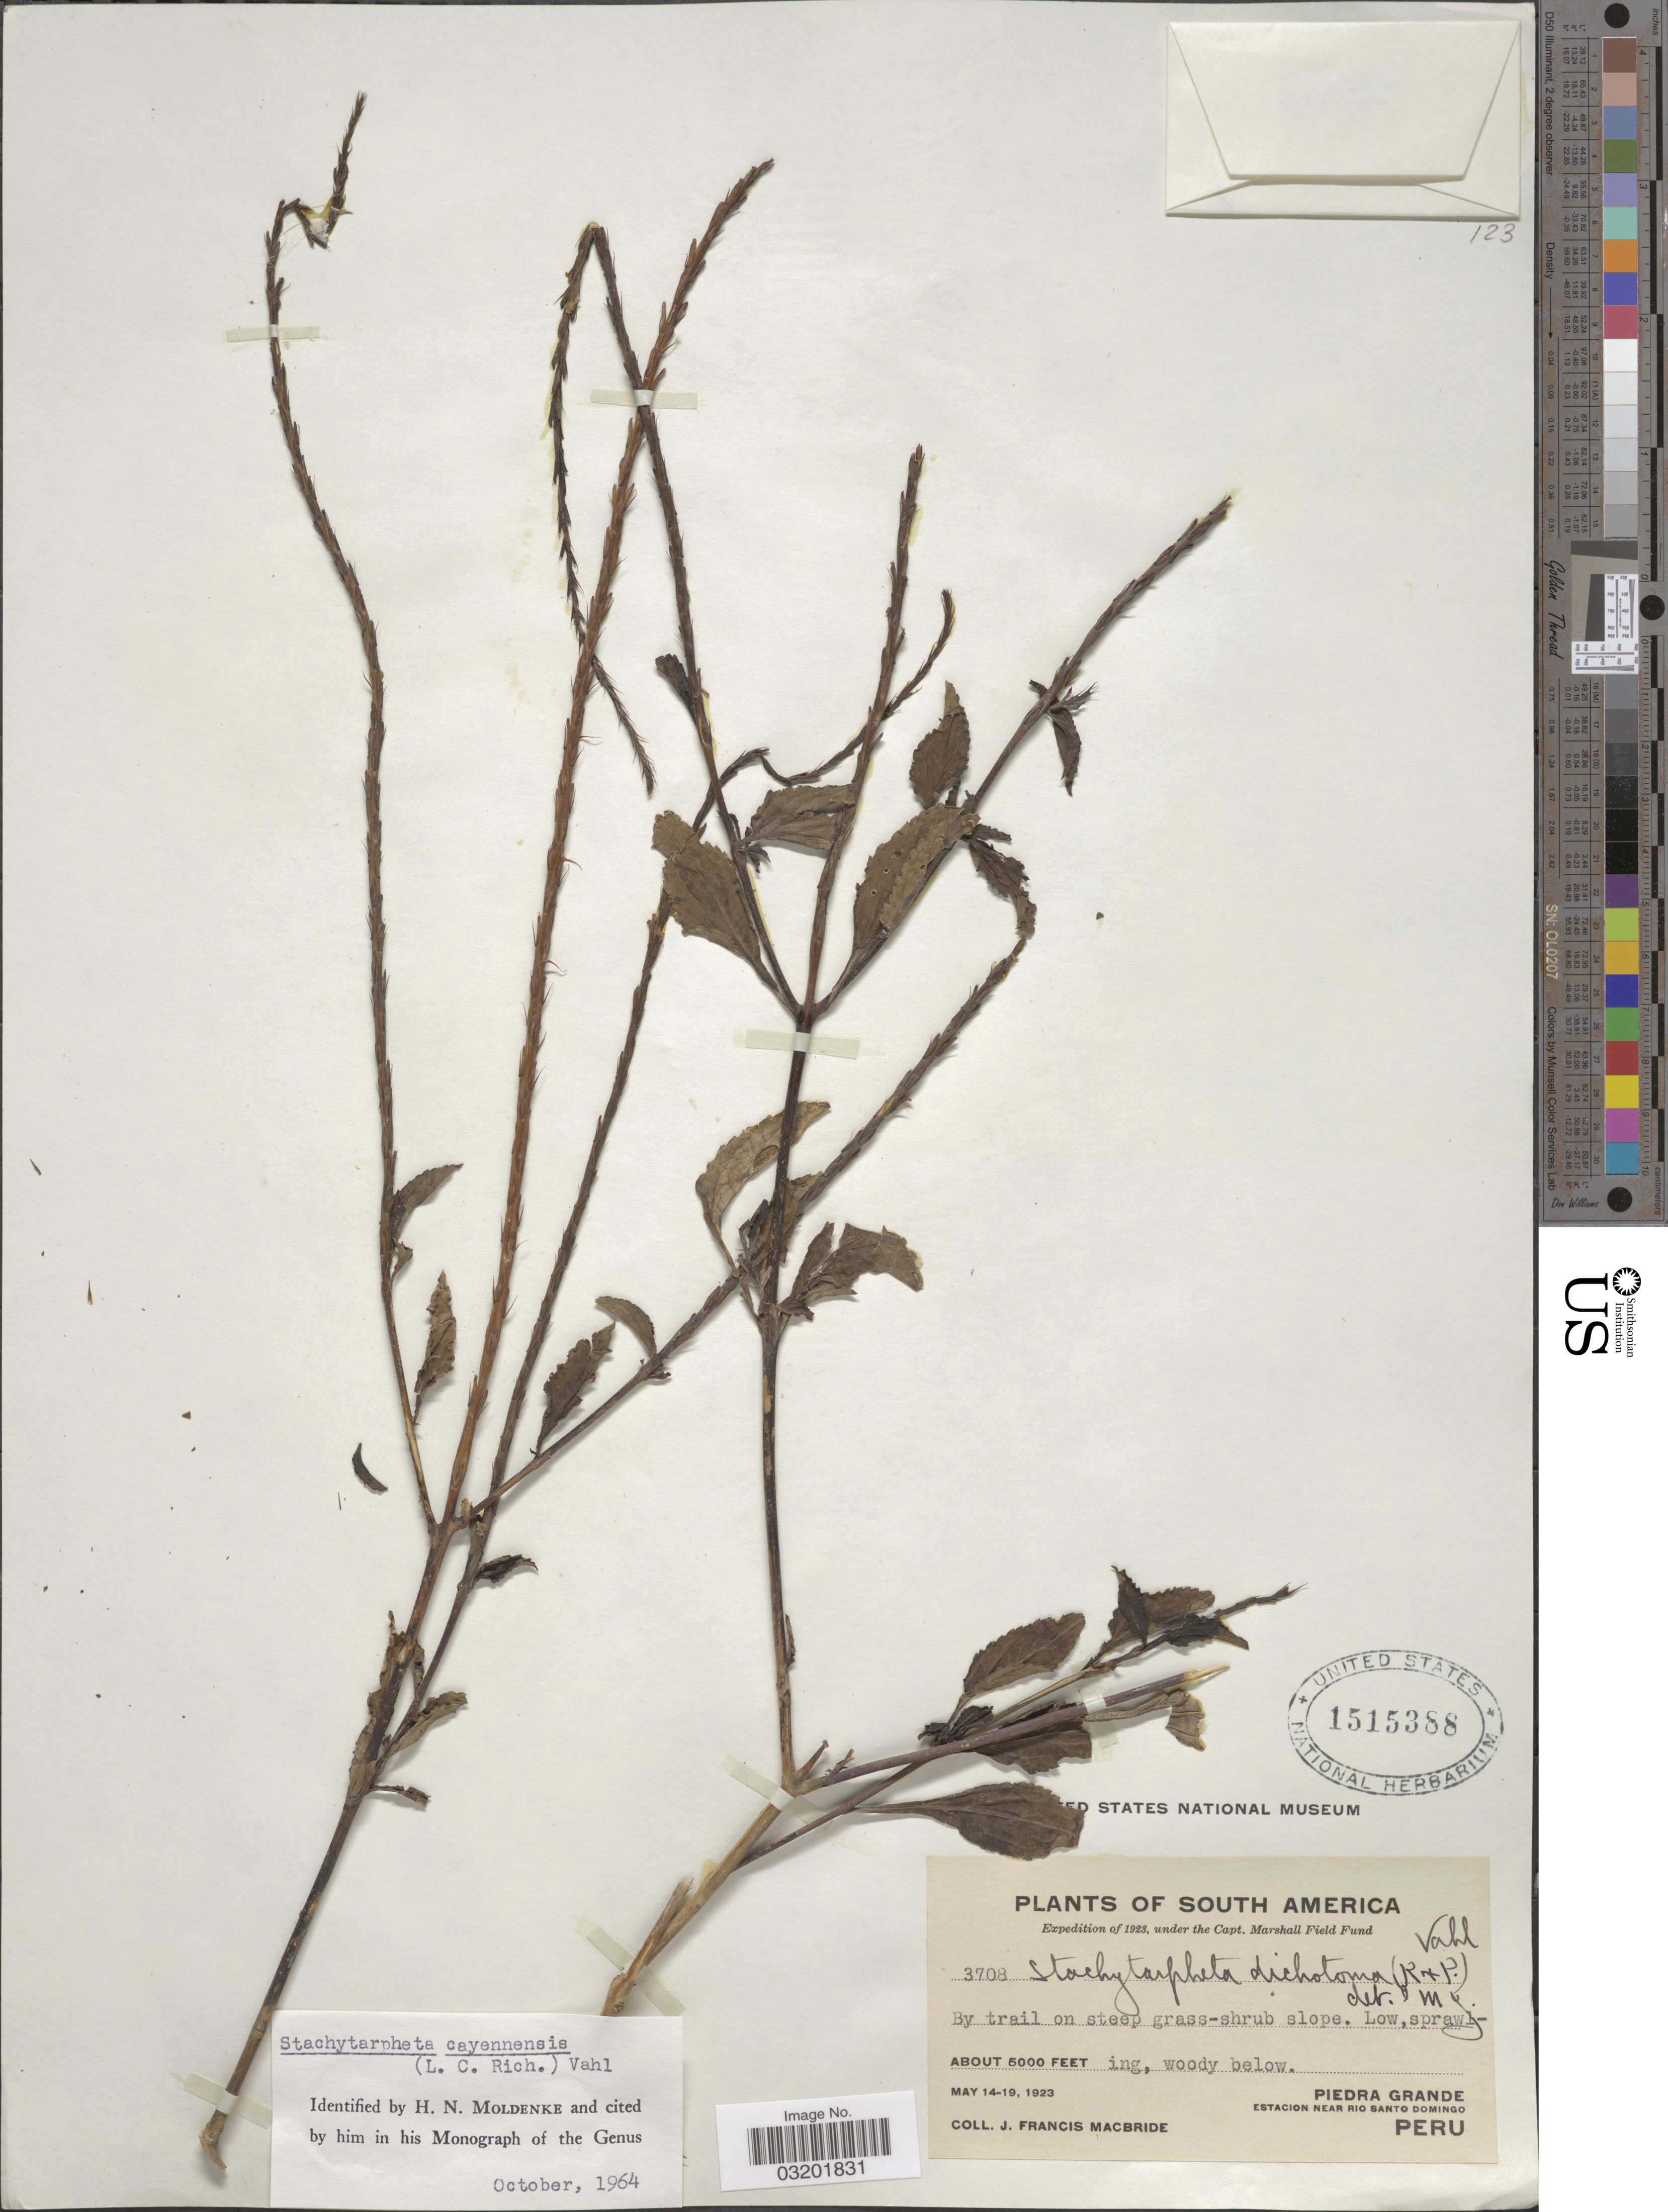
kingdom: Plantae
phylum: Tracheophyta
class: Magnoliopsida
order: Lamiales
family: Verbenaceae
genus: Stachytarpheta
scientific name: Stachytarpheta cayennensis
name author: (Rich.) Vahl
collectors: J. F. Macbride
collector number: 3708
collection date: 1923-05-14/1923-05-19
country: Peru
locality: Piedra Grande. Estacion near Rio Santo Domingo.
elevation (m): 1524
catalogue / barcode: US 1515388